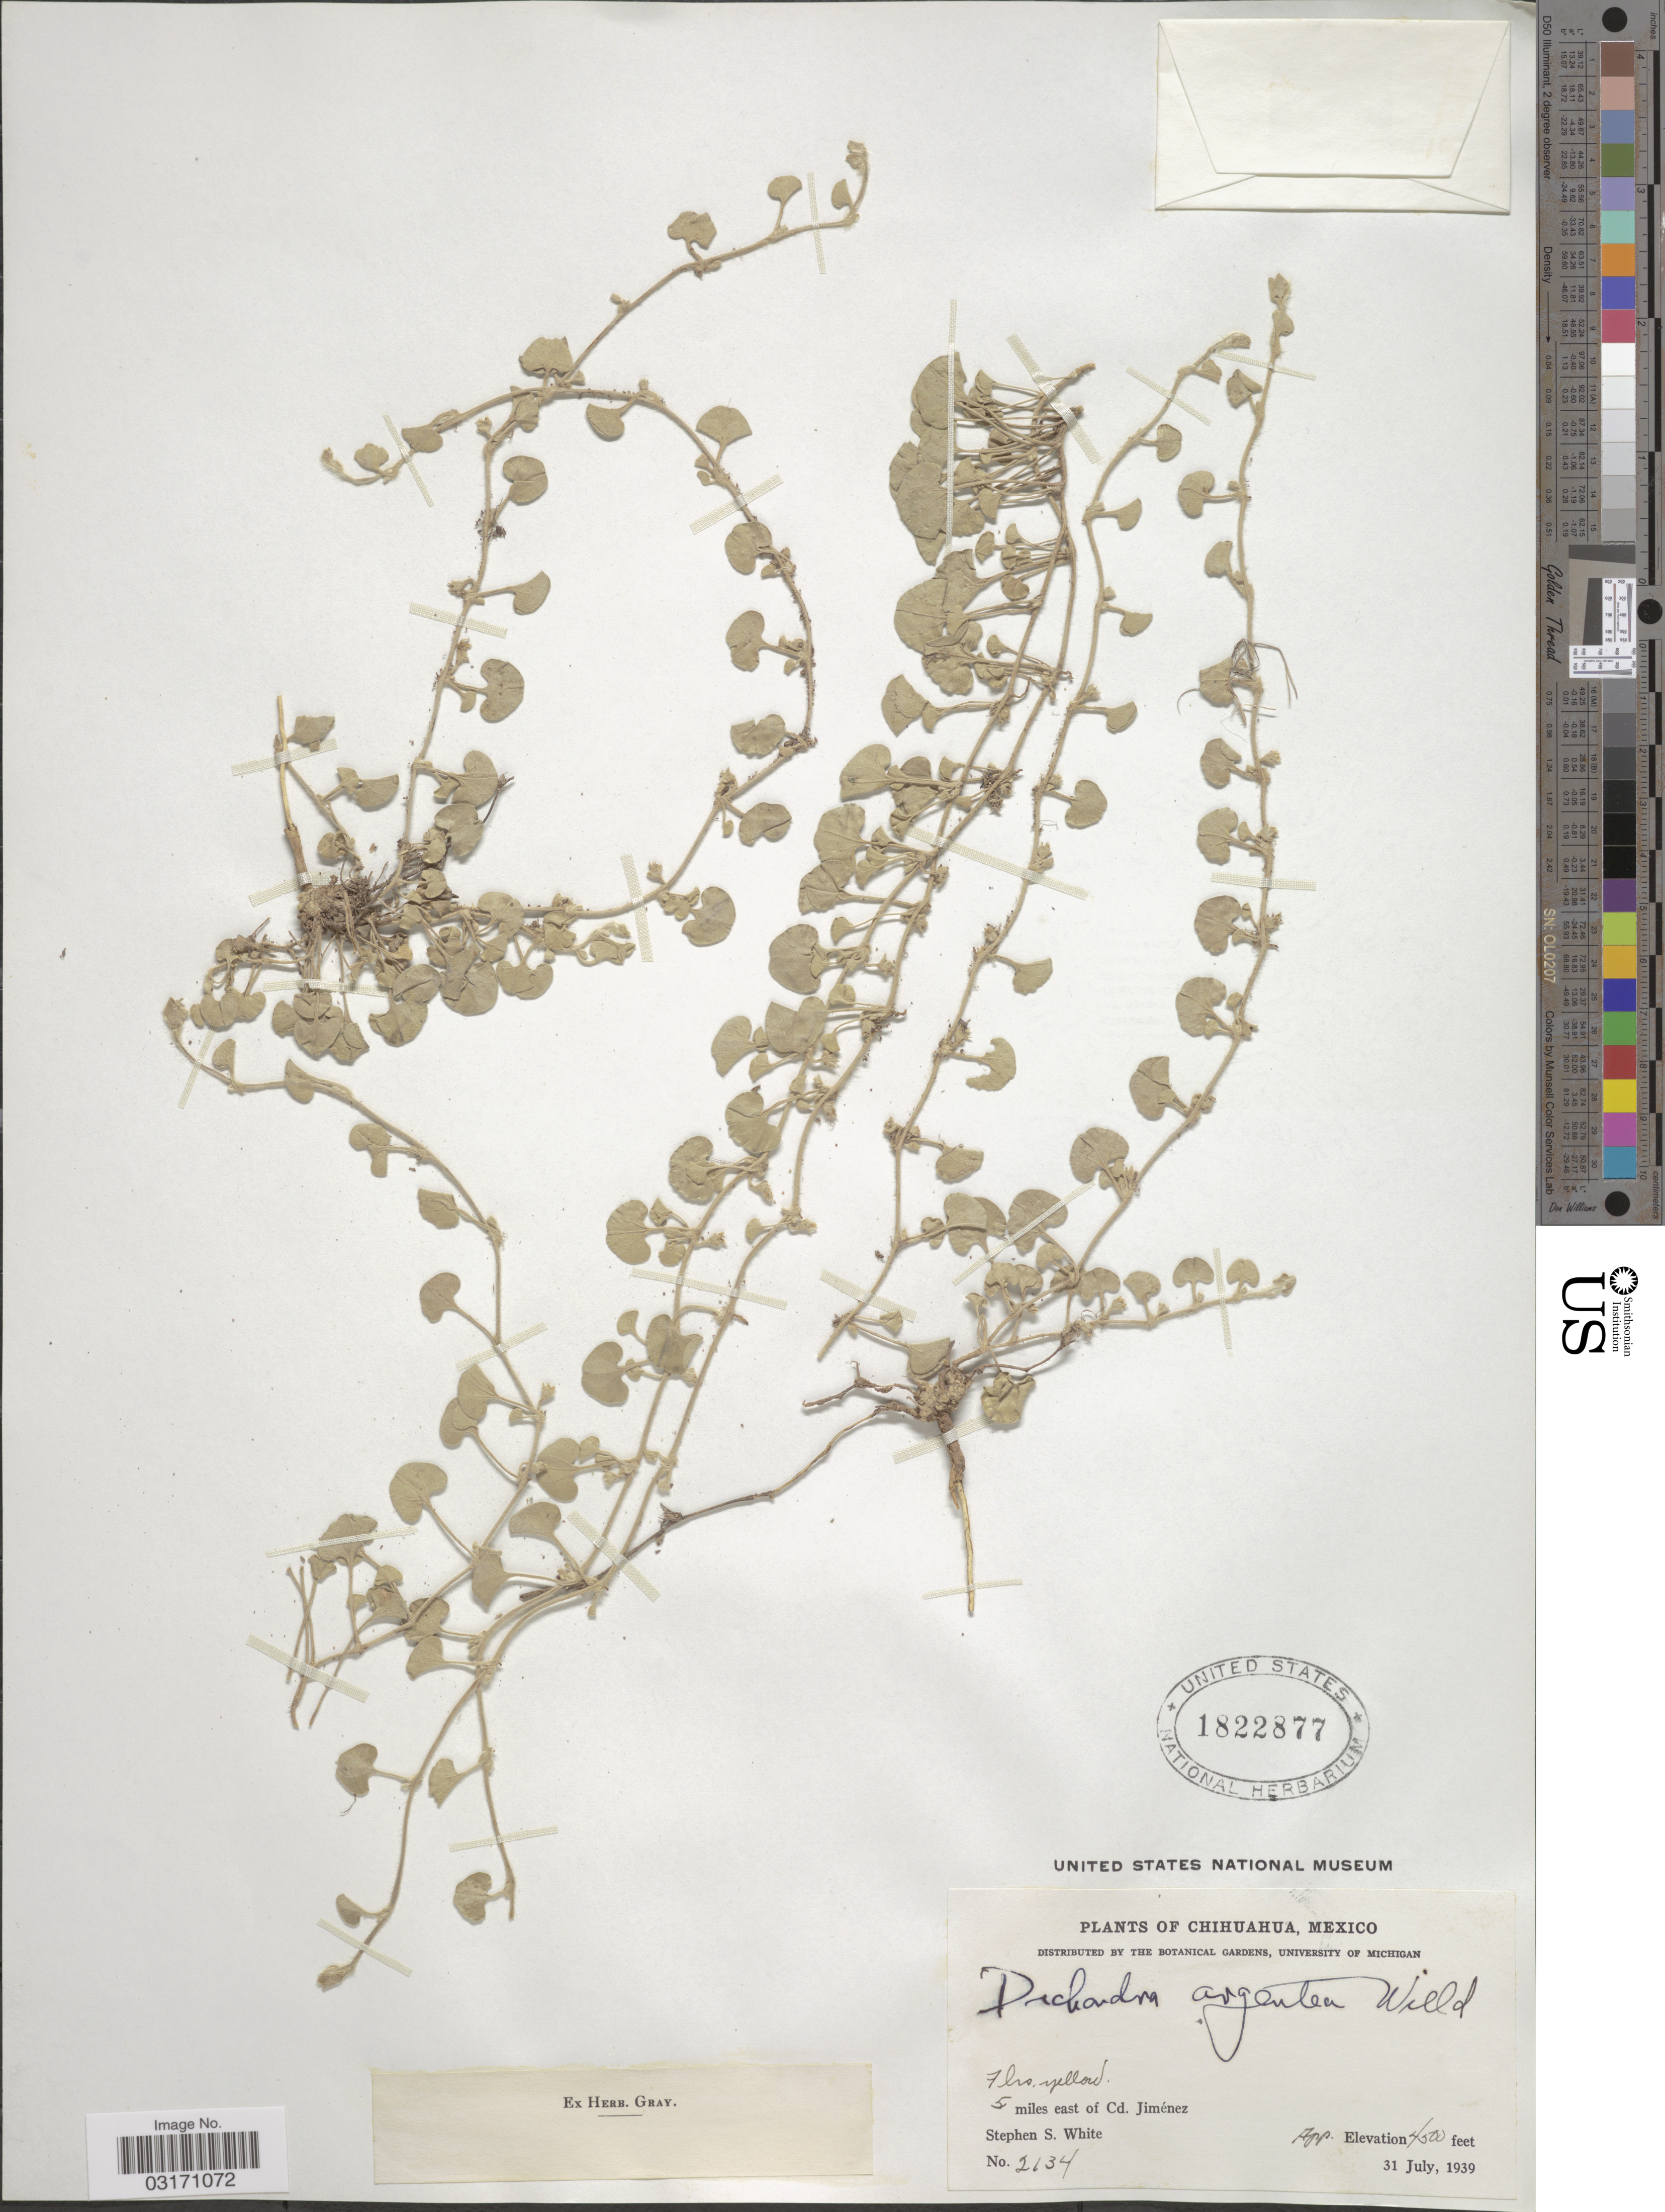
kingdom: Plantae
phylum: Tracheophyta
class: Magnoliopsida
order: Solanales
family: Convolvulaceae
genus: Dichondra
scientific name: Dichondra argentea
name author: Humb. & Bonpl. ex Willd.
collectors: S. S. White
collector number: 2134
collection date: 1939-07-31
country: Mexico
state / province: Chihuahua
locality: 5 miles east of Cd. Jiménez.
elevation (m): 1372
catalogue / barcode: US 1822877